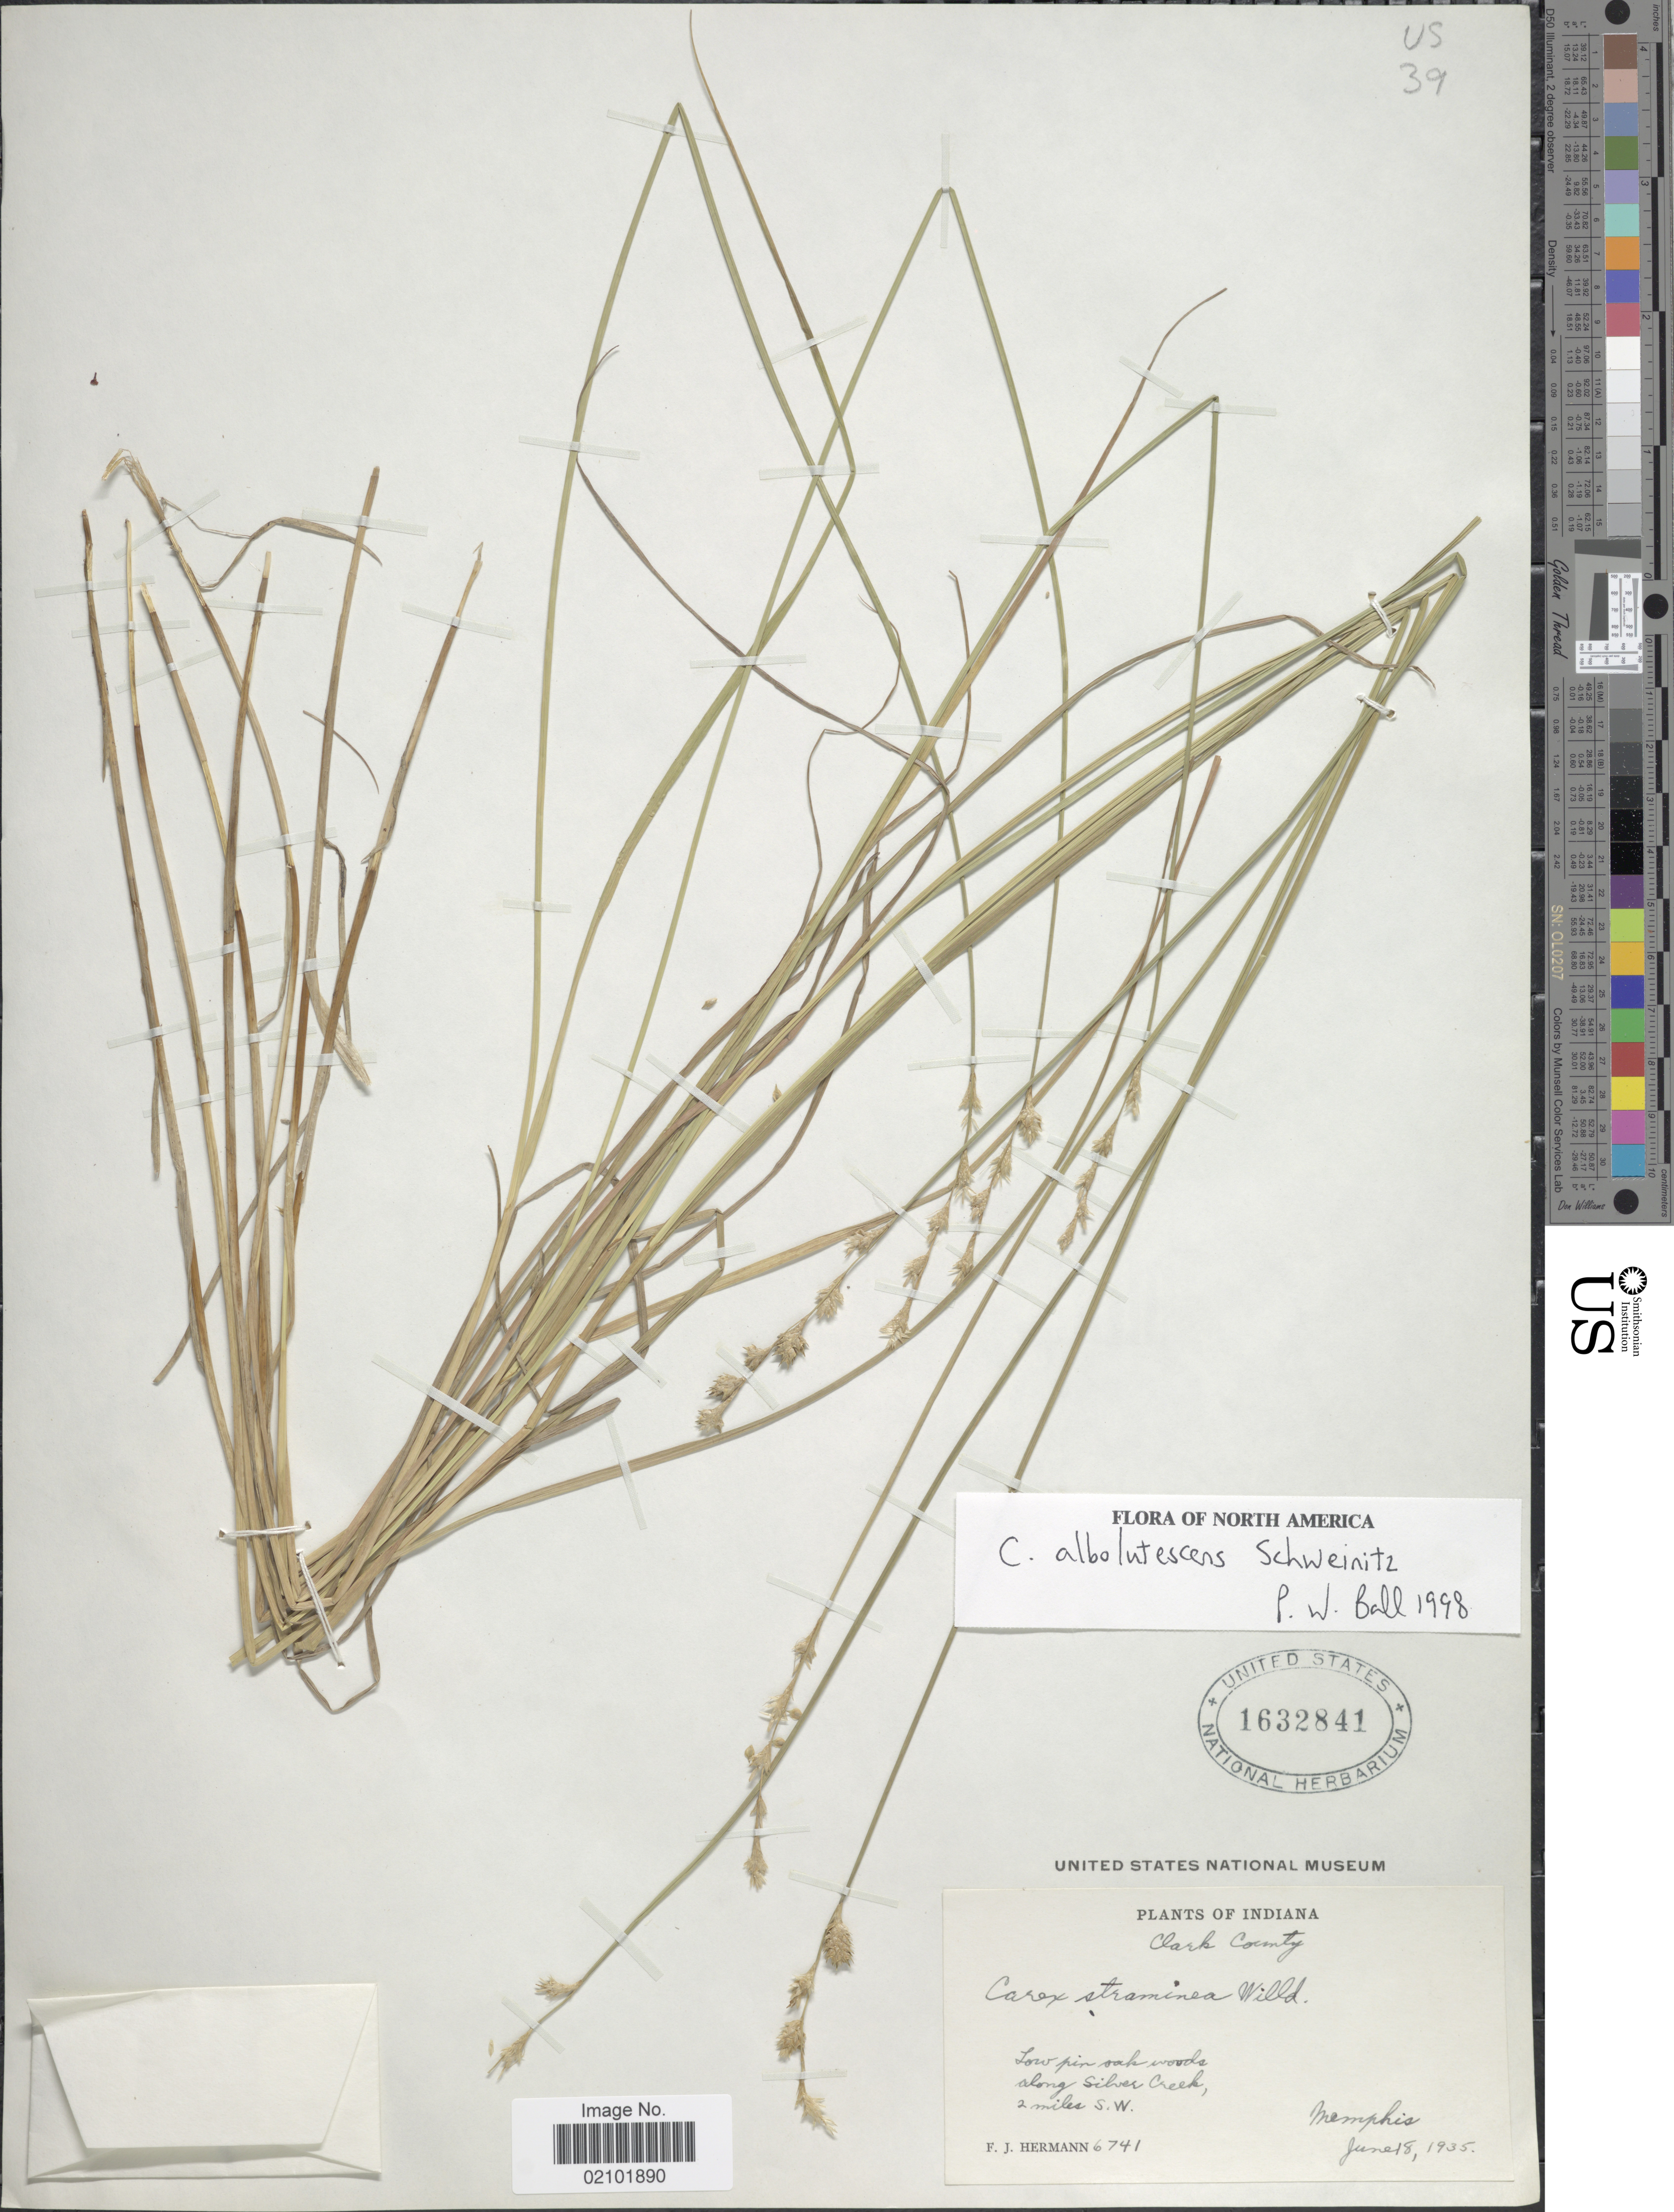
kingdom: Plantae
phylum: Tracheophyta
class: Liliopsida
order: Poales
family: Cyperaceae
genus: Carex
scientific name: Carex albolutescens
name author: Schwein.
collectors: F. J. Hermann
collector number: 6741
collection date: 1935-06-18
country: United States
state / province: Indiana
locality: Clark County. Along Silver Creek, 2 miles S.W. Memphis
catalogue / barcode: US 1632841